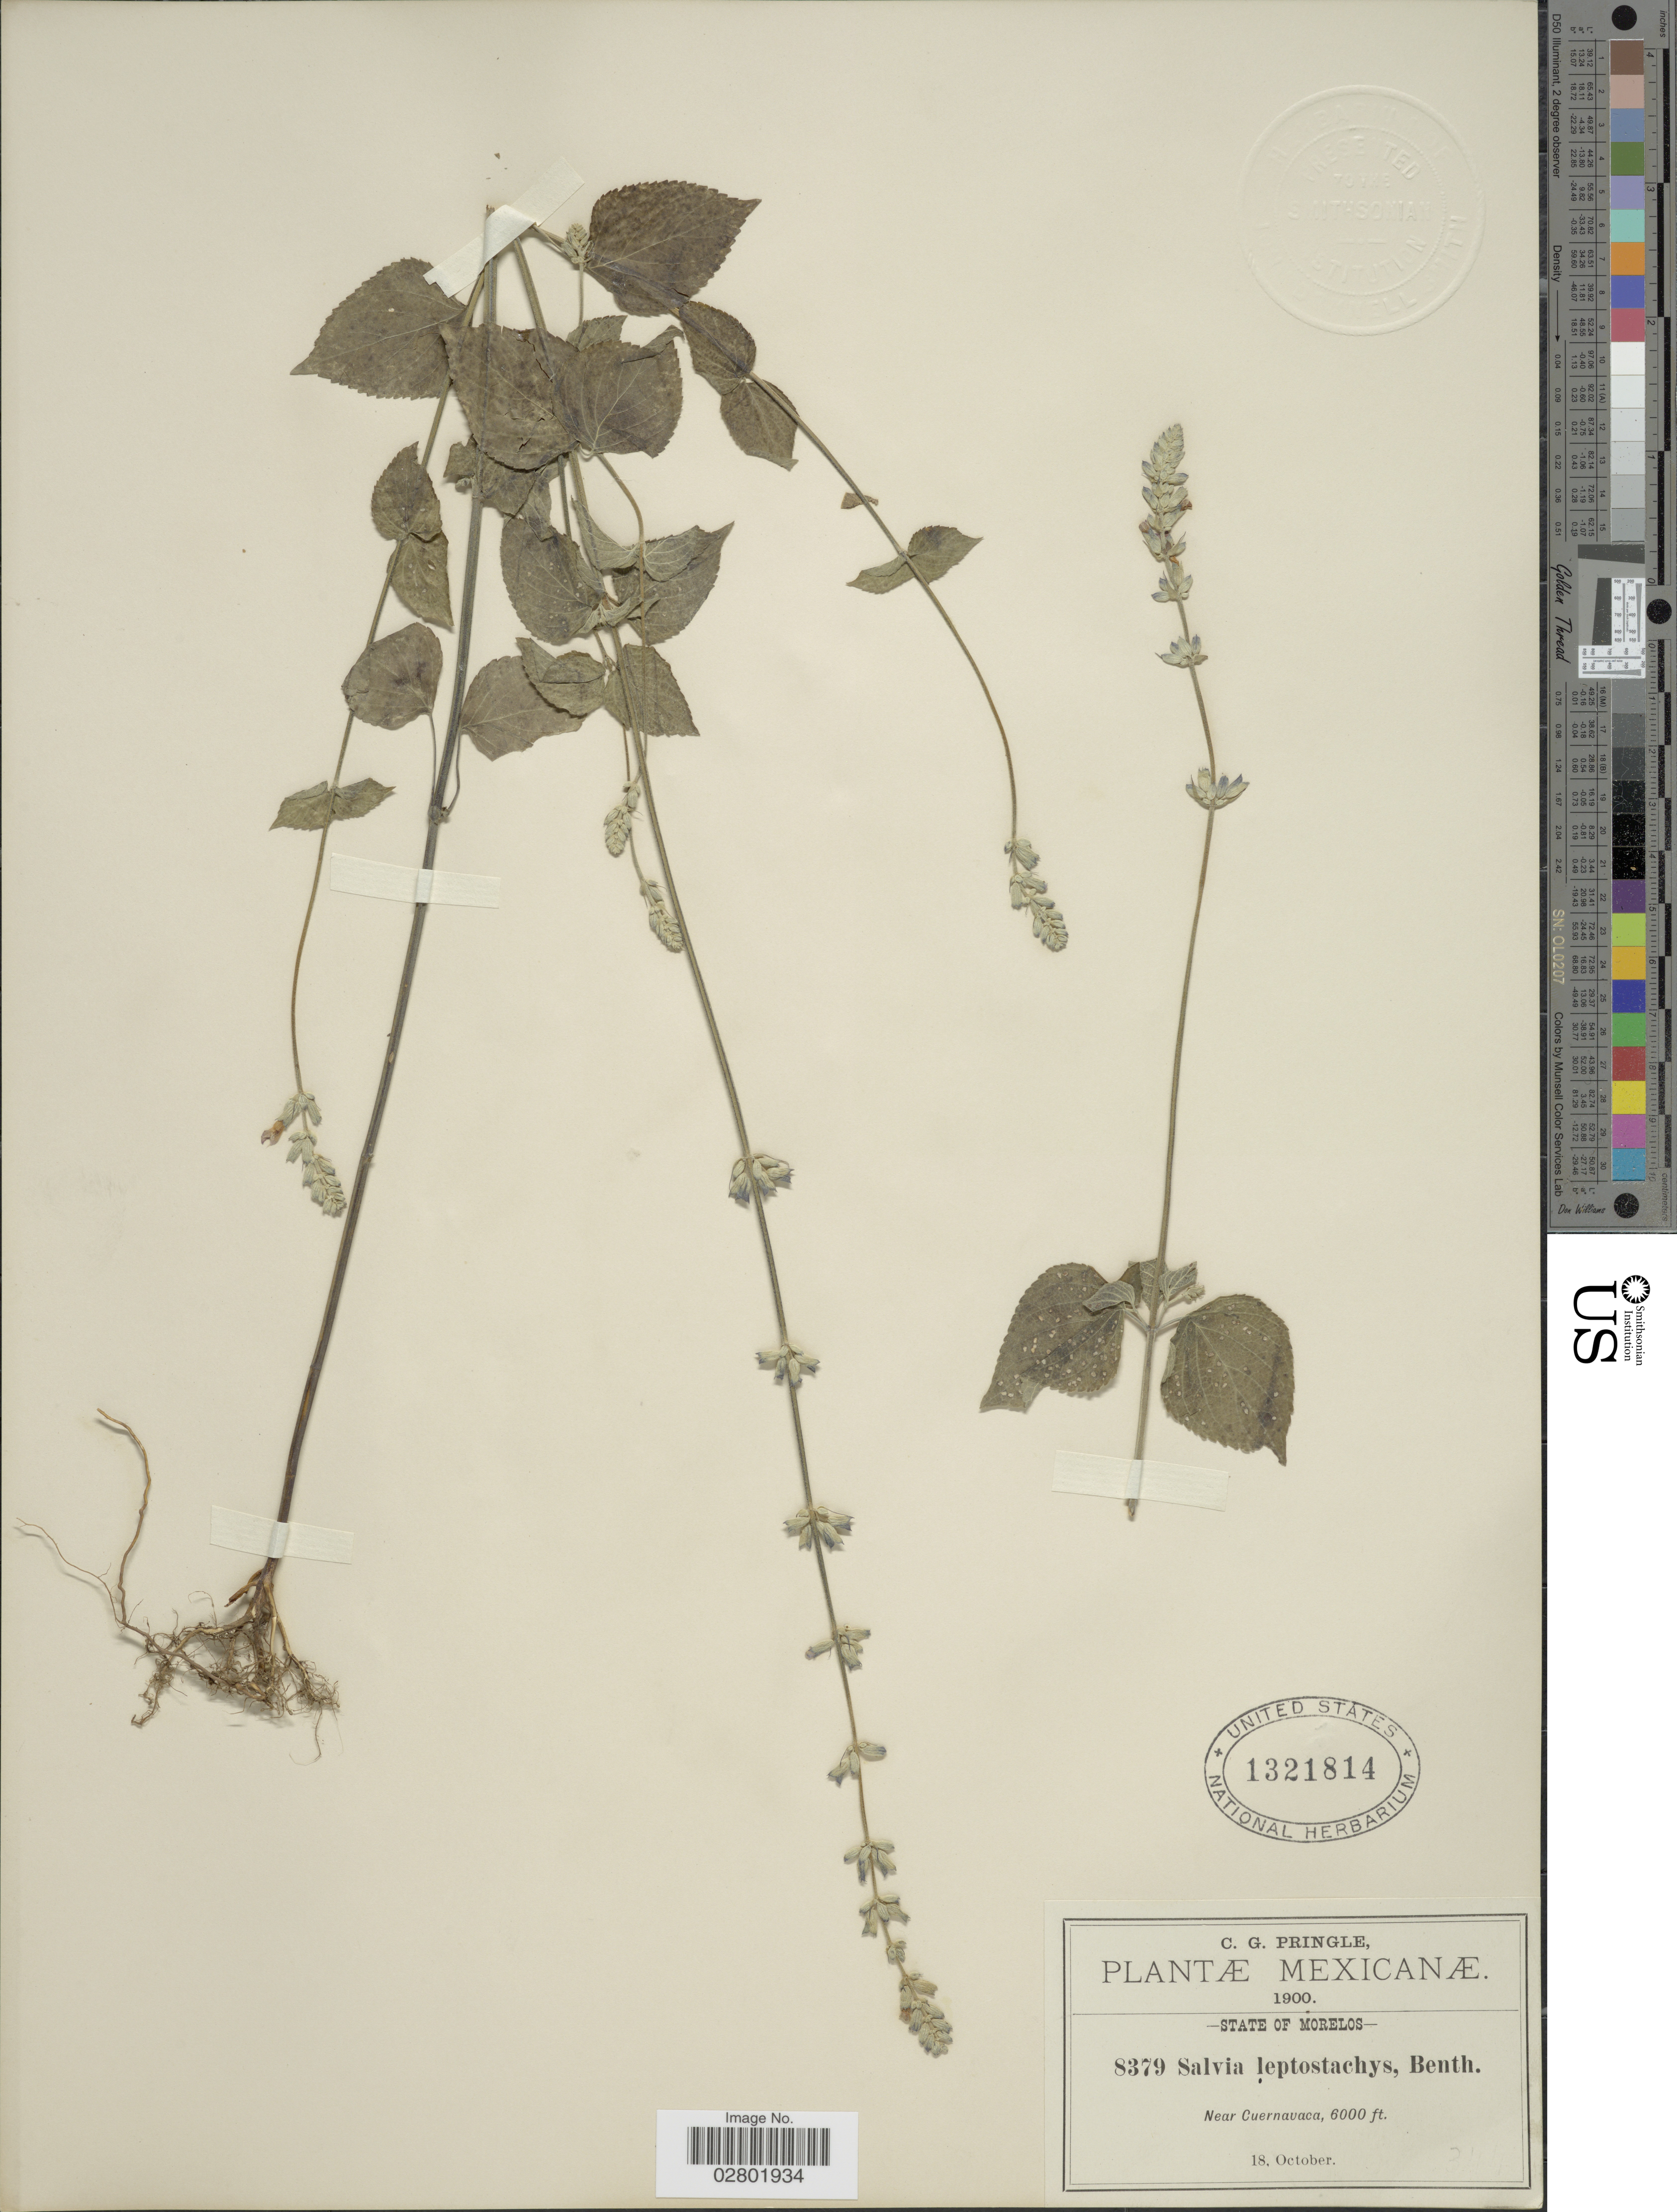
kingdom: Plantae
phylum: Tracheophyta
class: Magnoliopsida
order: Lamiales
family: Lamiaceae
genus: Salvia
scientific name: Salvia leptostachys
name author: Benth.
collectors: C. G. Pringle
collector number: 8379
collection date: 1900-10-18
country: Mexico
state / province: Morelos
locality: Near Cuernavaca.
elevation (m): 1829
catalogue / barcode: US 1321814